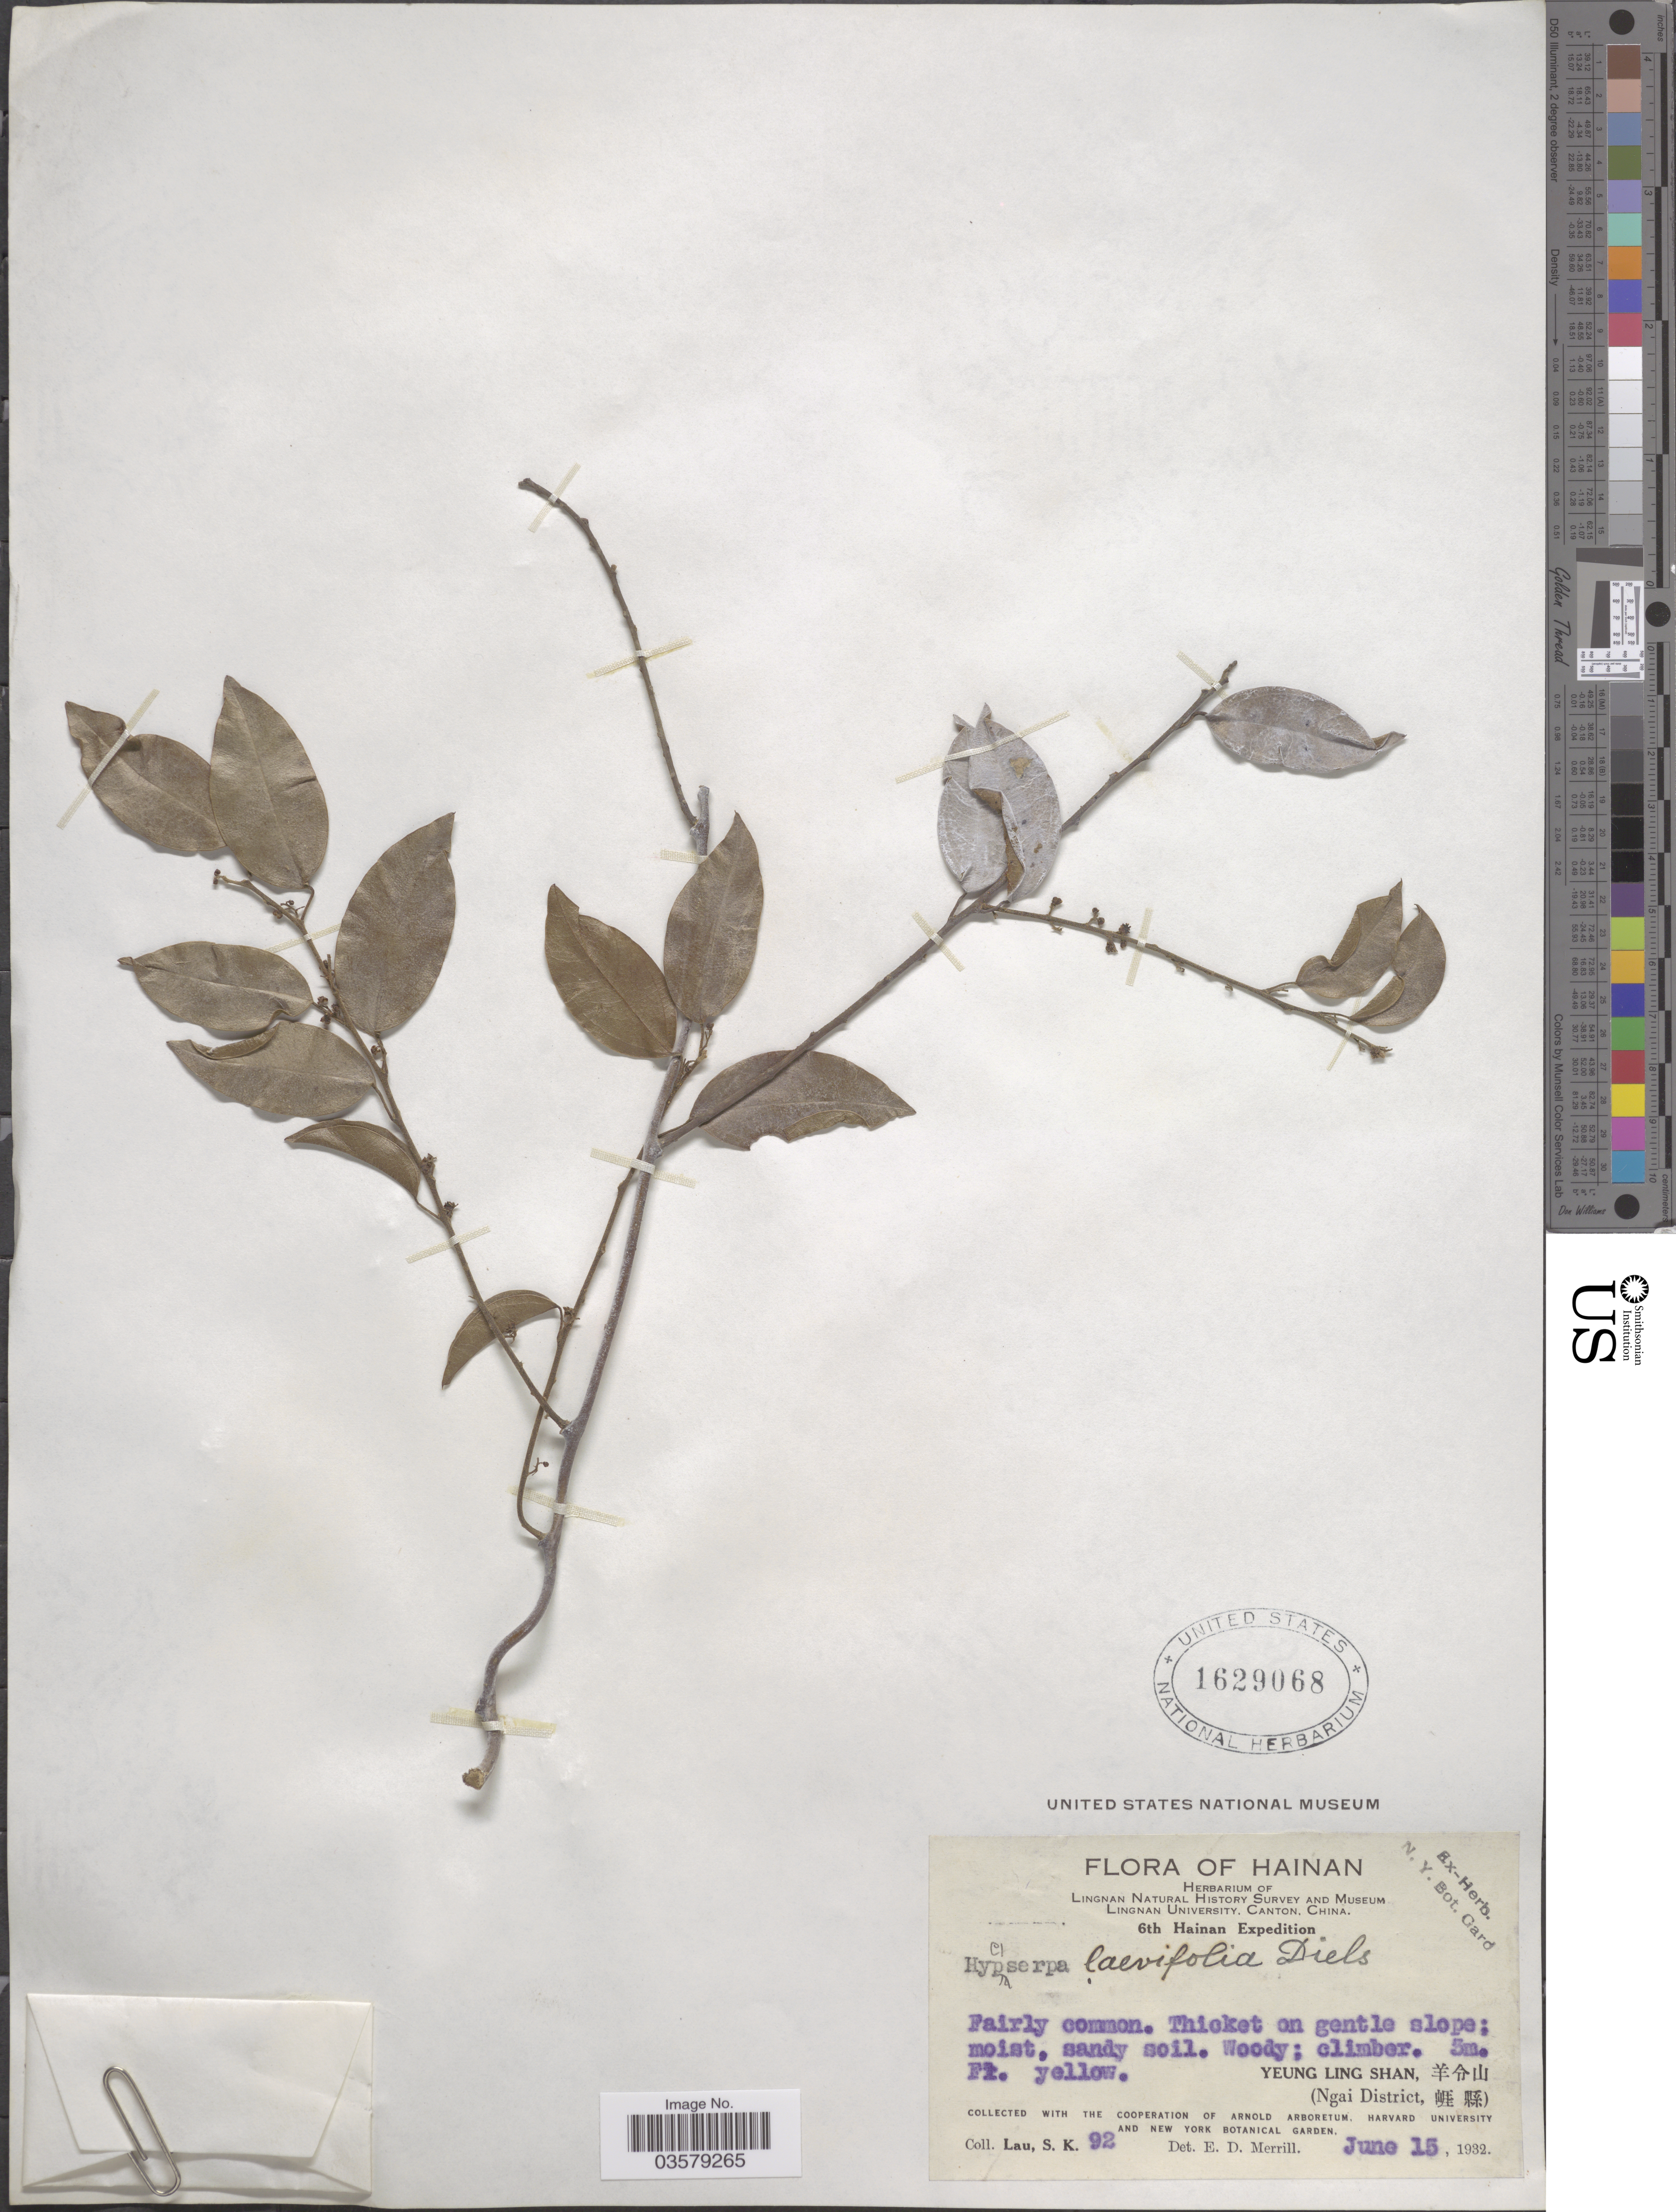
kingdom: Plantae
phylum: Tracheophyta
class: Magnoliopsida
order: Ranunculales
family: Menispermaceae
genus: Hypserpa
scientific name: Hypserpa laevifolia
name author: Diels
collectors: S. K. Lau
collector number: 92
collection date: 1932-06-15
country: China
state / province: Hainan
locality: Yeung Ling Shan. (Ngai District).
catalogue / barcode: US 1629068